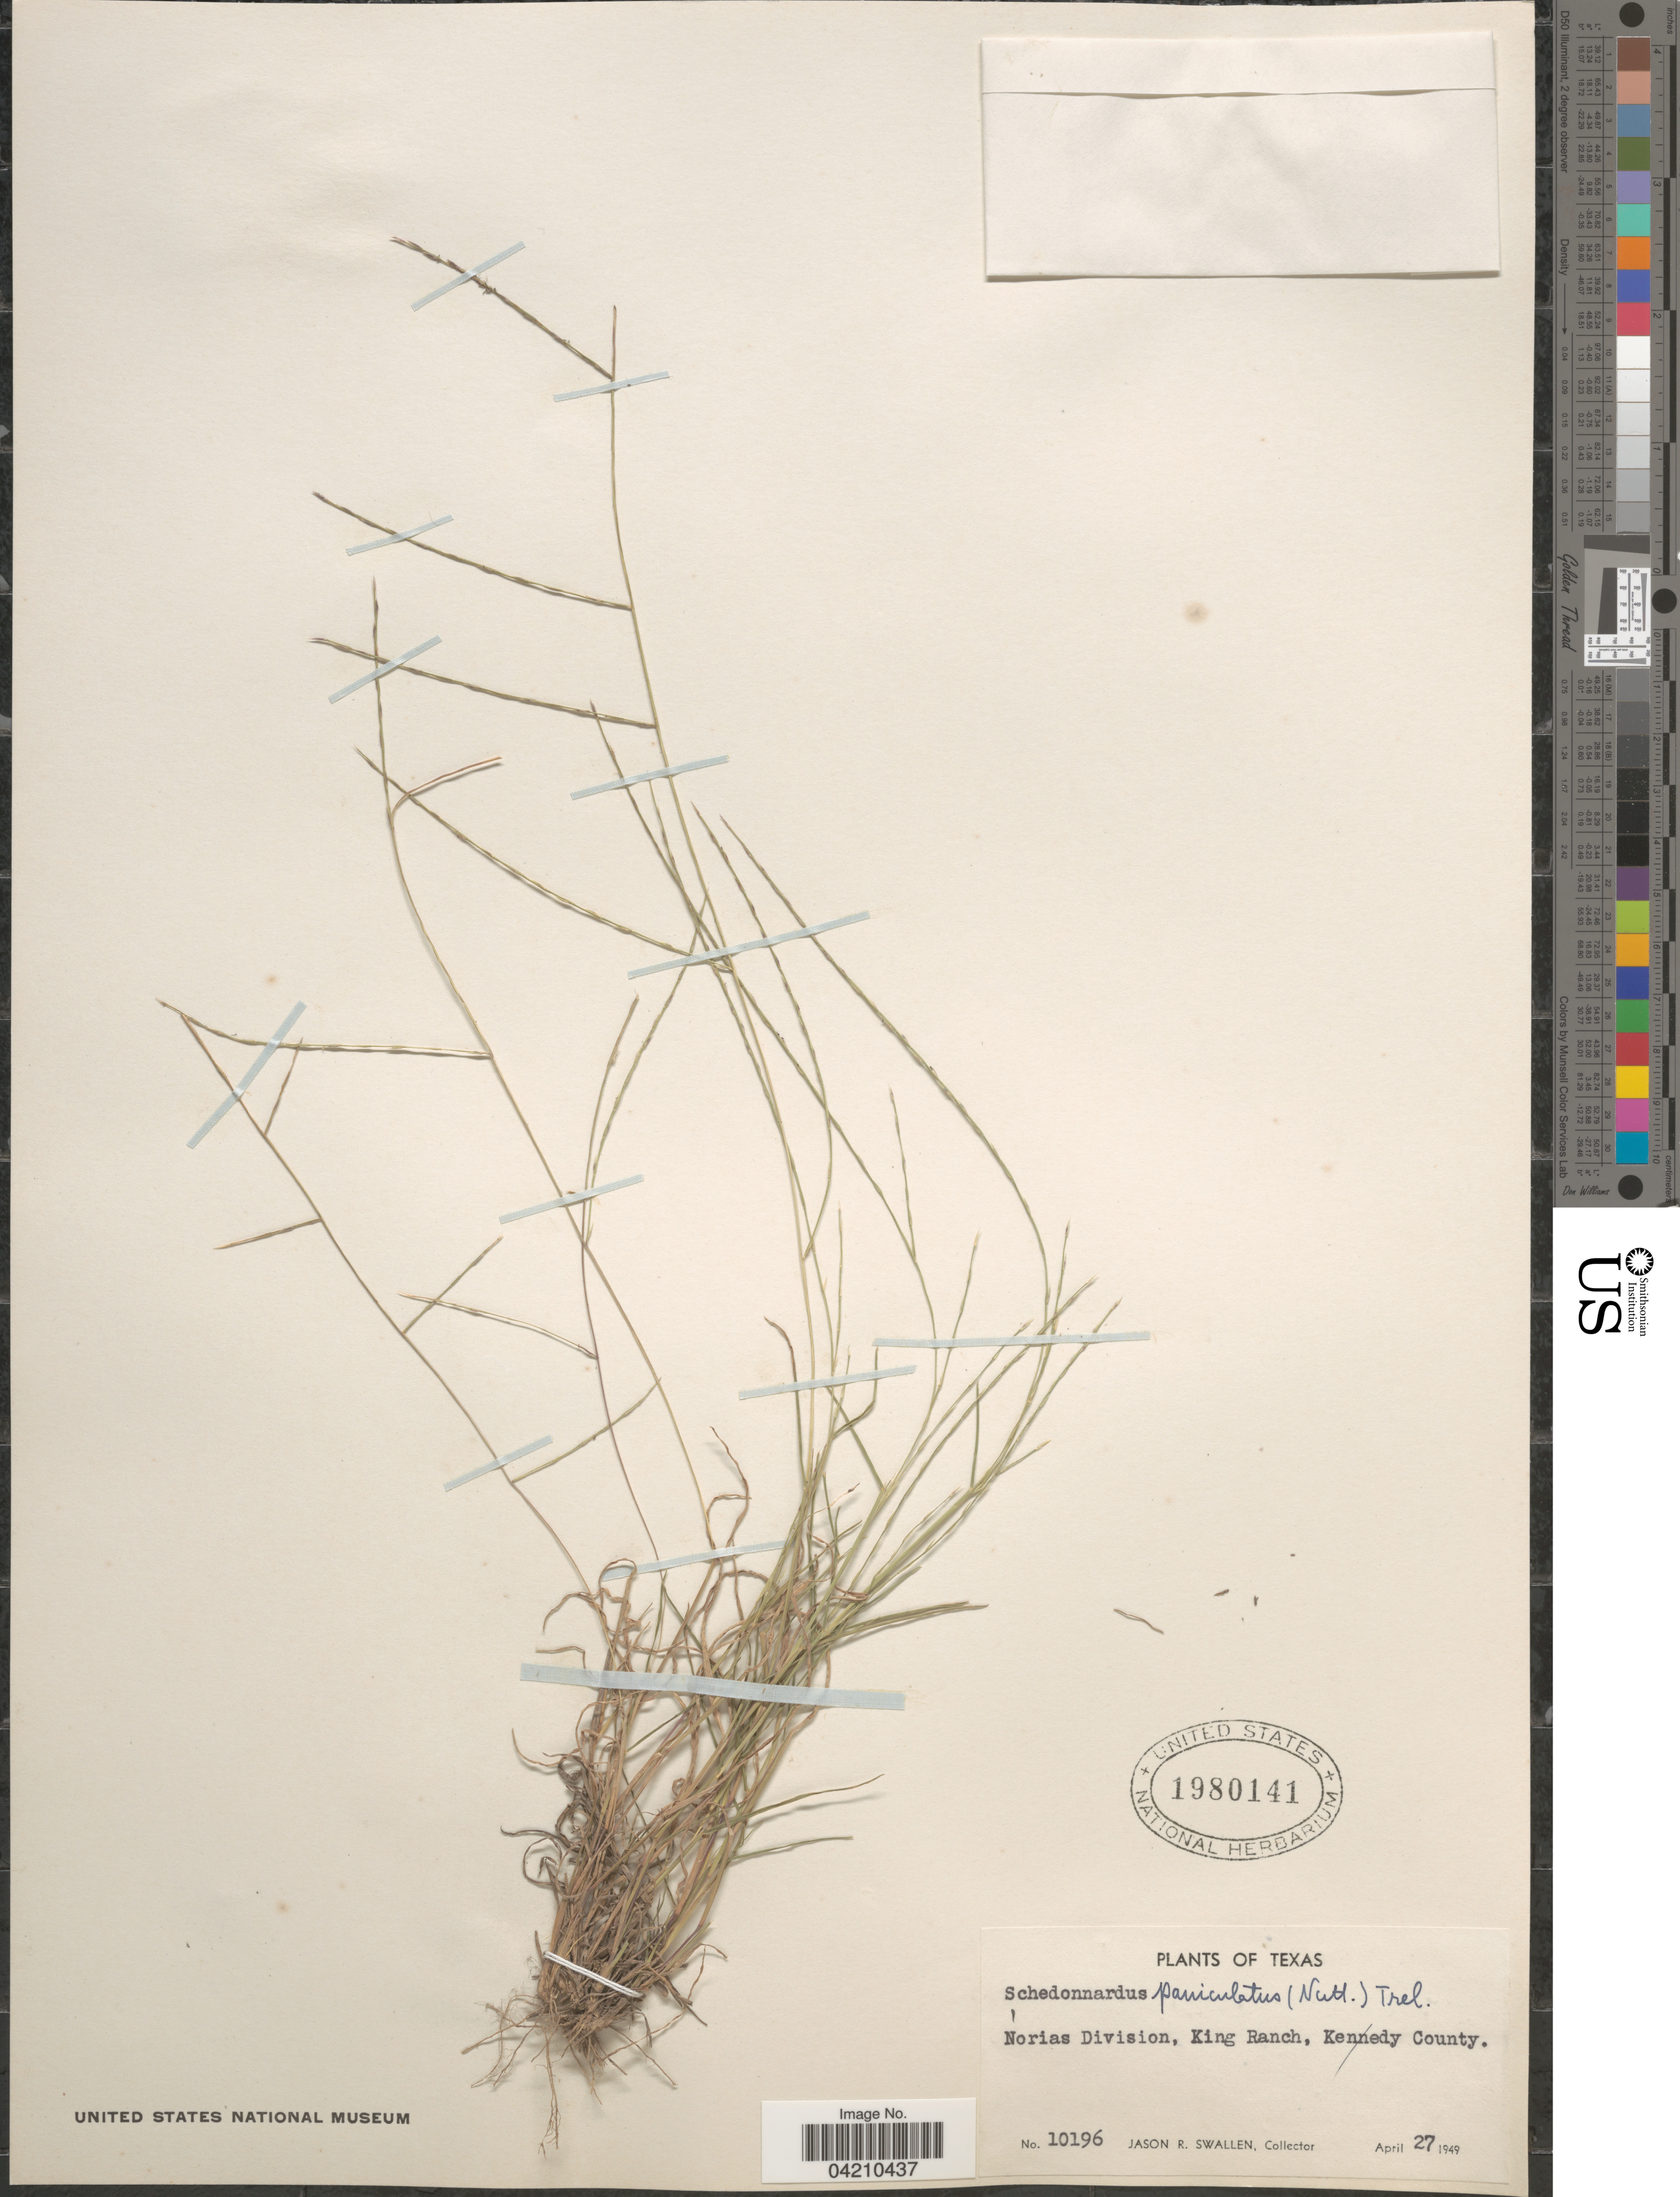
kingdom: Plantae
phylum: Tracheophyta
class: Liliopsida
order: Poales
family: Poaceae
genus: Muhlenbergia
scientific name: Muhlenbergia paniculata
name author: (Nutt.) Columbus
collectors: J. R. Swallen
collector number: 10196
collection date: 1949-04-27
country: United States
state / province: Texas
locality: Norias Division, King Ranch, Kennedy County.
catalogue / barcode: US 1980141